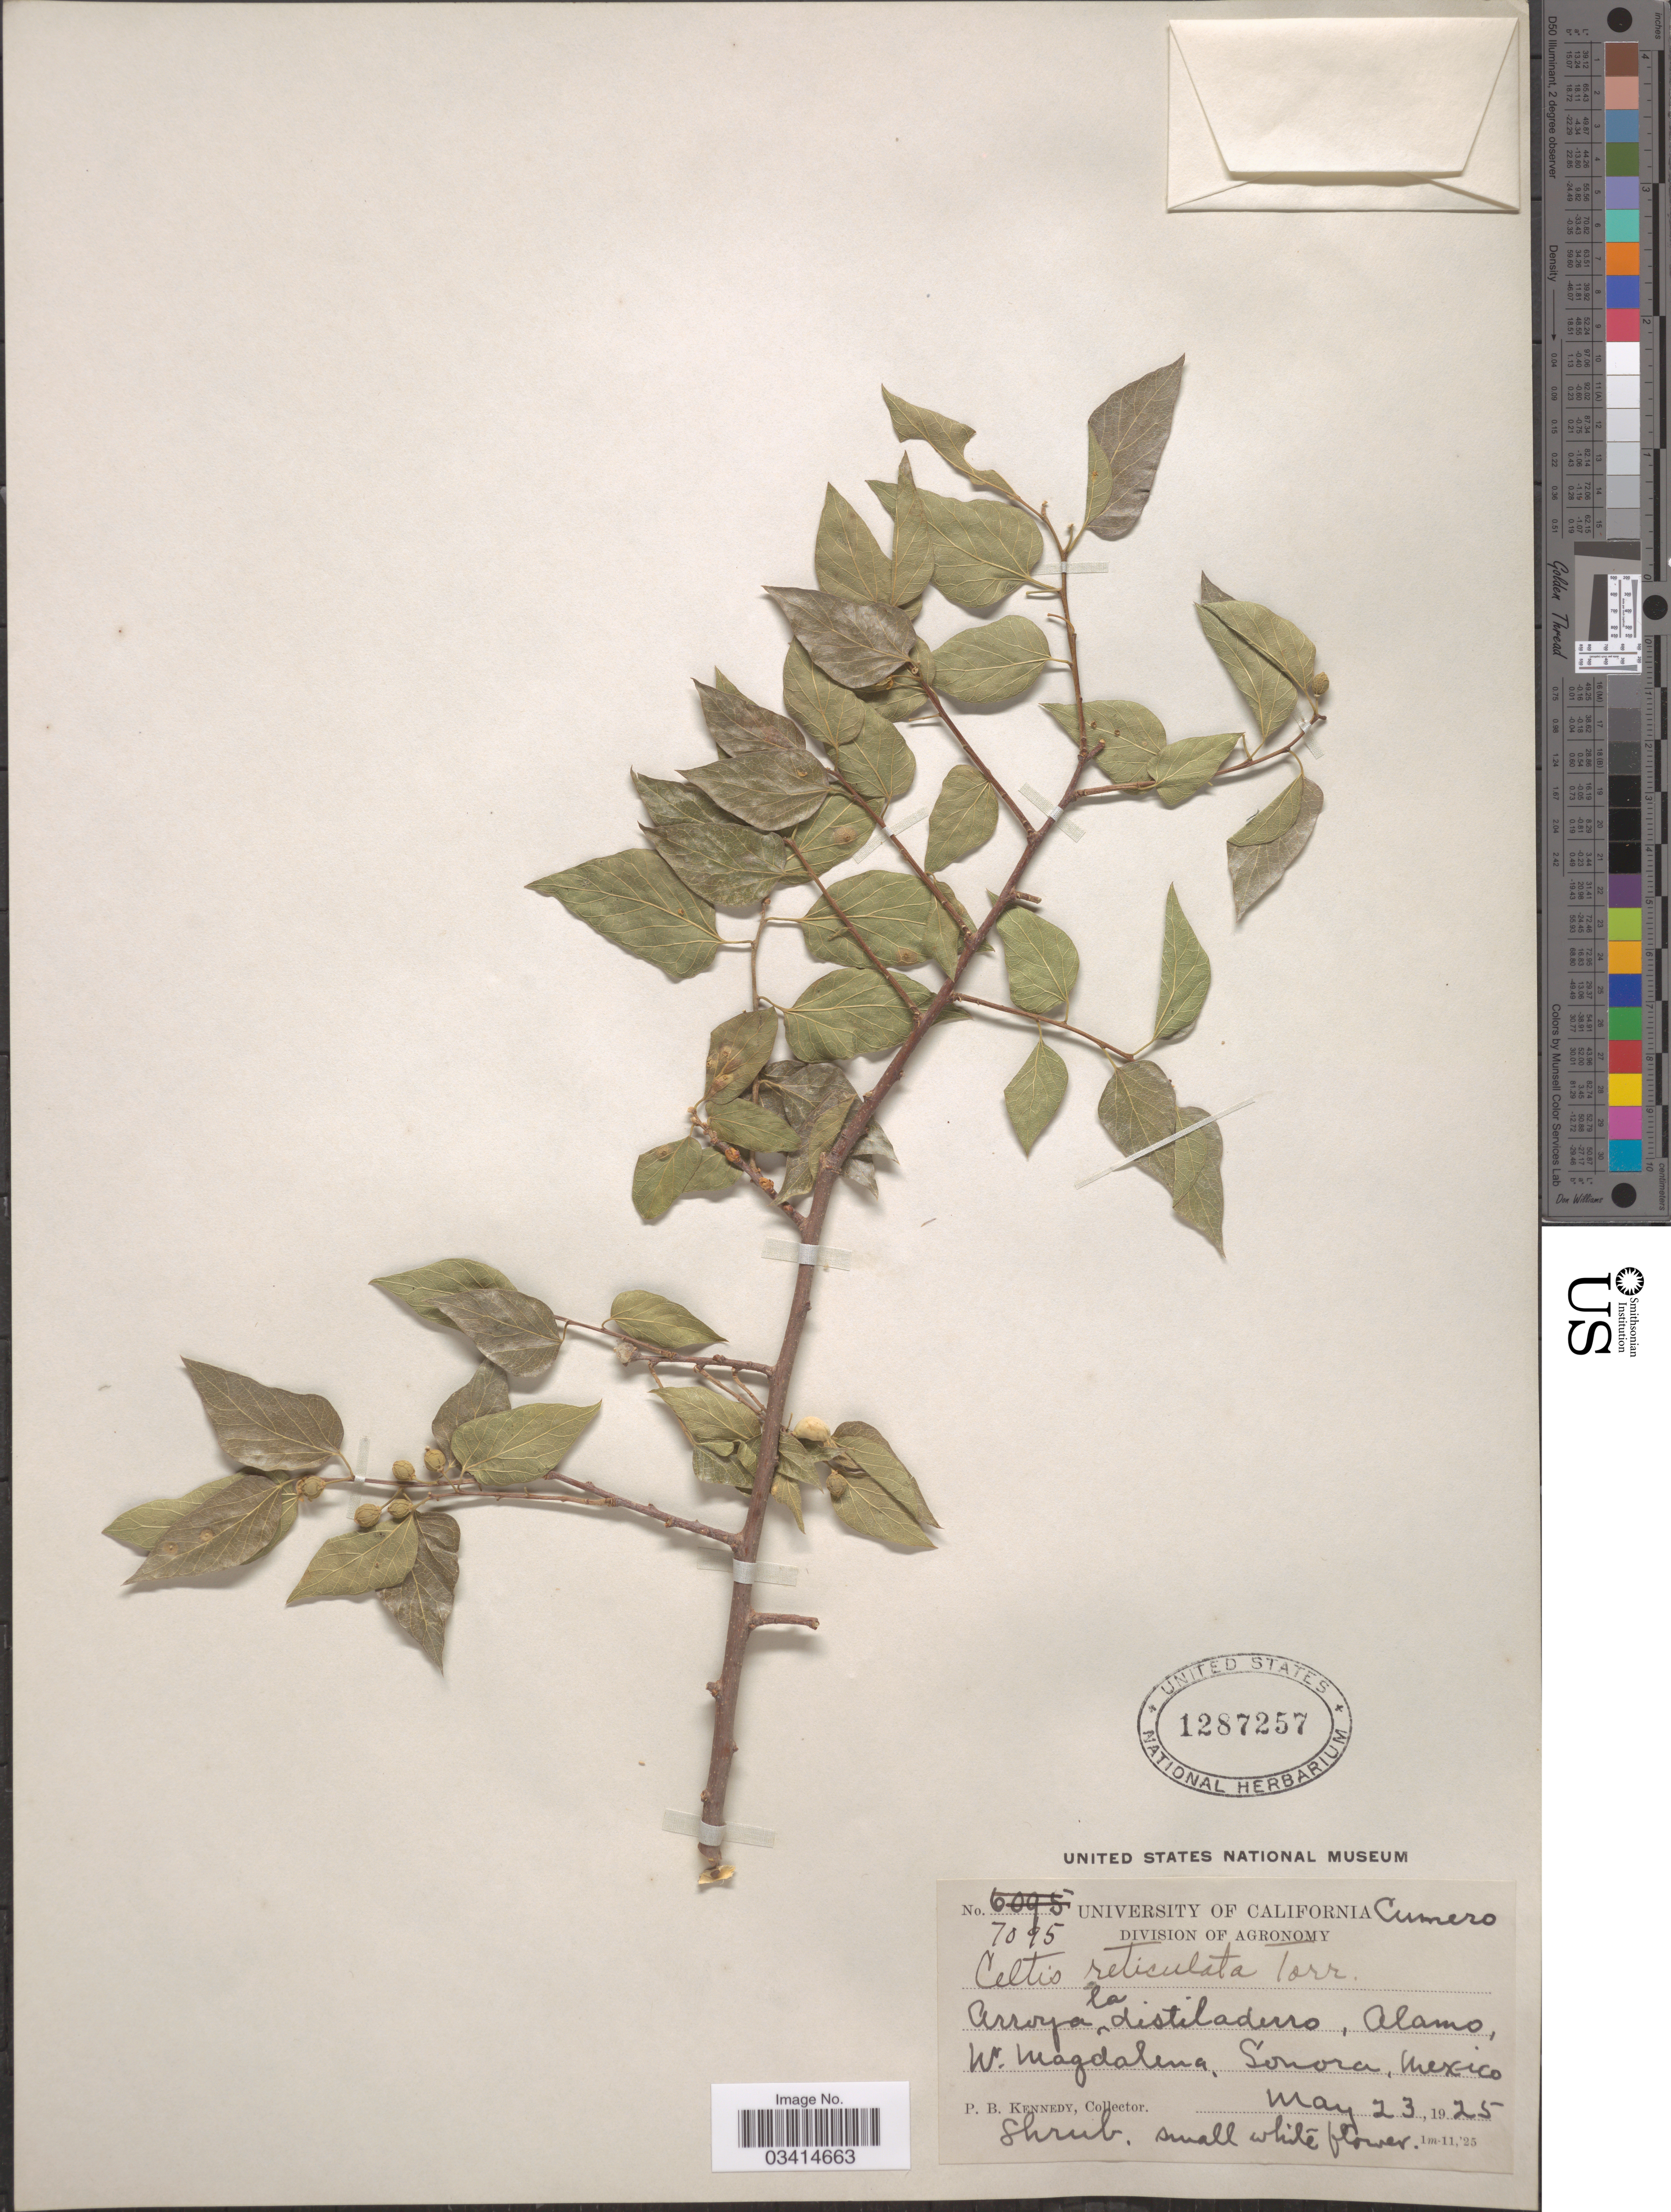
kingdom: Plantae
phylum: Tracheophyta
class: Magnoliopsida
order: Rosales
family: Cannabaceae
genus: Celtis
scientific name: Celtis reticulata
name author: Torr.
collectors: P. B. Kennedy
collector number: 7095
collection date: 1925-05-23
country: Mexico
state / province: Sonora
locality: Arroya la distiladerro, Alamo W. Magdalena.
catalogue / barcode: US 1287257